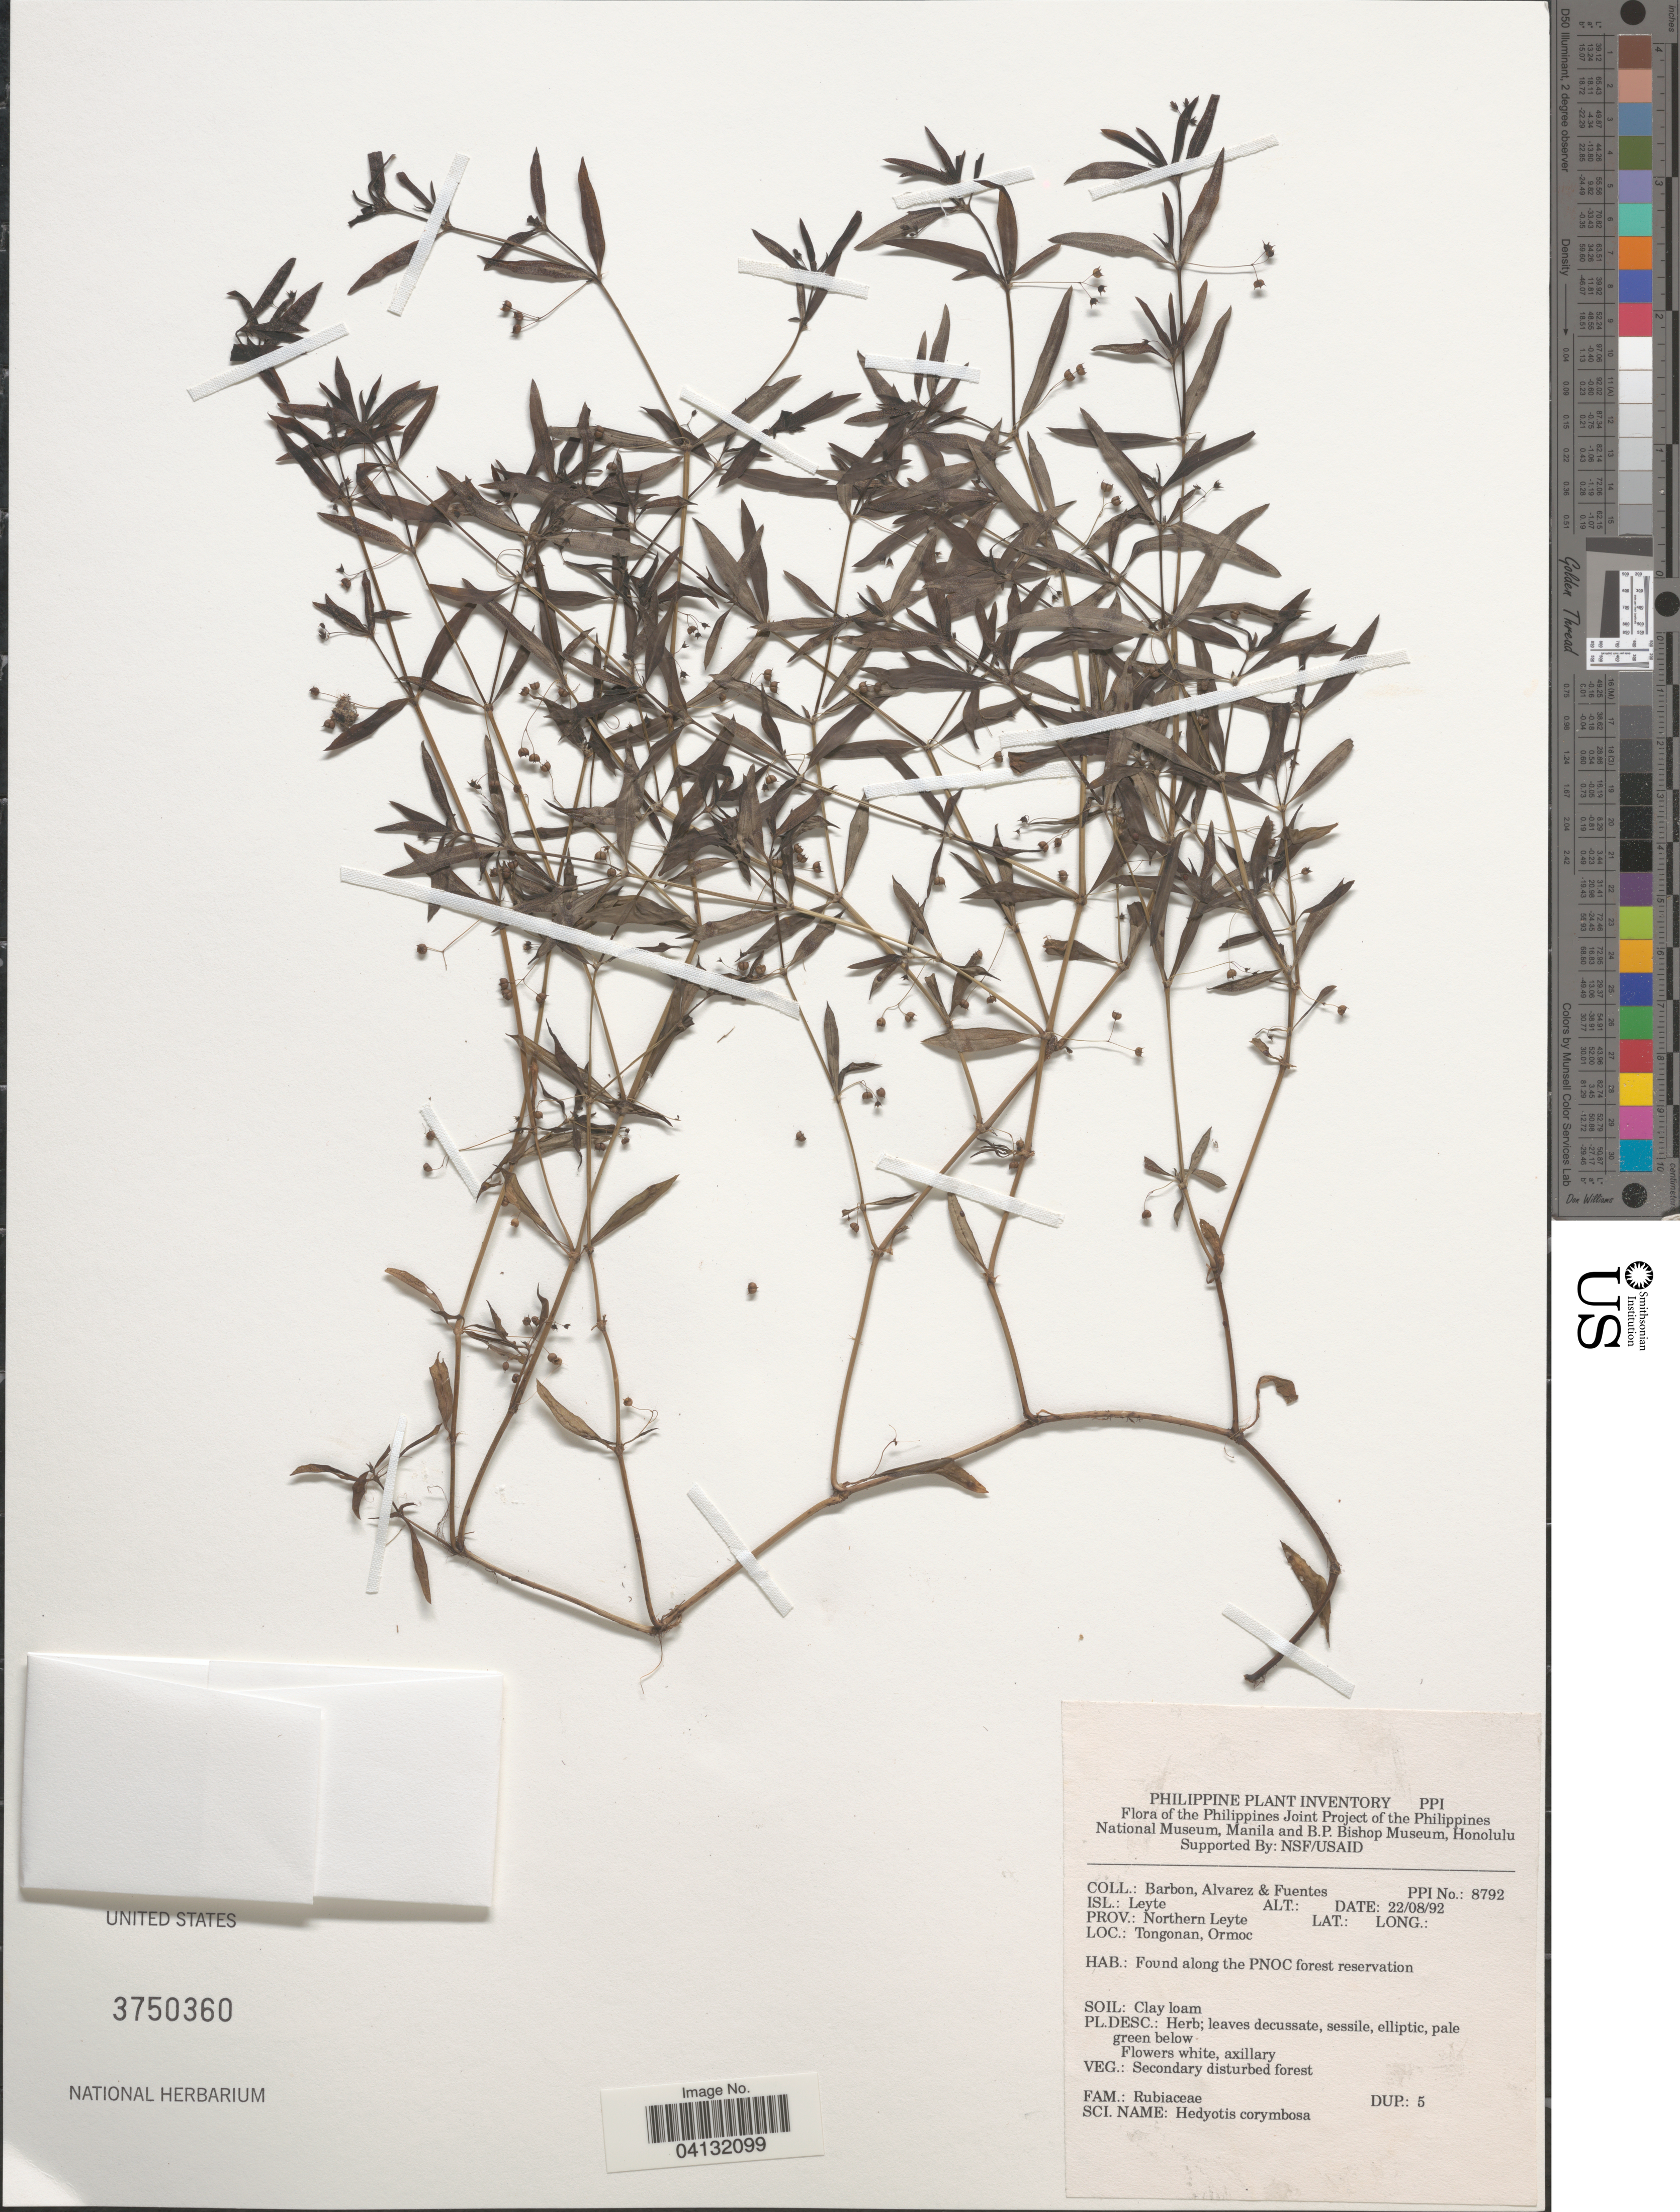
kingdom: Plantae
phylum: Tracheophyta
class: Magnoliopsida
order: Gentianales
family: Rubiaceae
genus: Oldenlandia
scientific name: Oldenlandia corymbosa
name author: L.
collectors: Barbon, -- Alvarez & -. Fuentes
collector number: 8792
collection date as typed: Transcribed d/m/y: 22/8/92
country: Philippines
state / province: Eastern Visayas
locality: Isl.: Leyte. Prov.: Northern Leyte. Tongonan, Ormoc. Found along the PNOC forest reservation.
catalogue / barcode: US 3750360